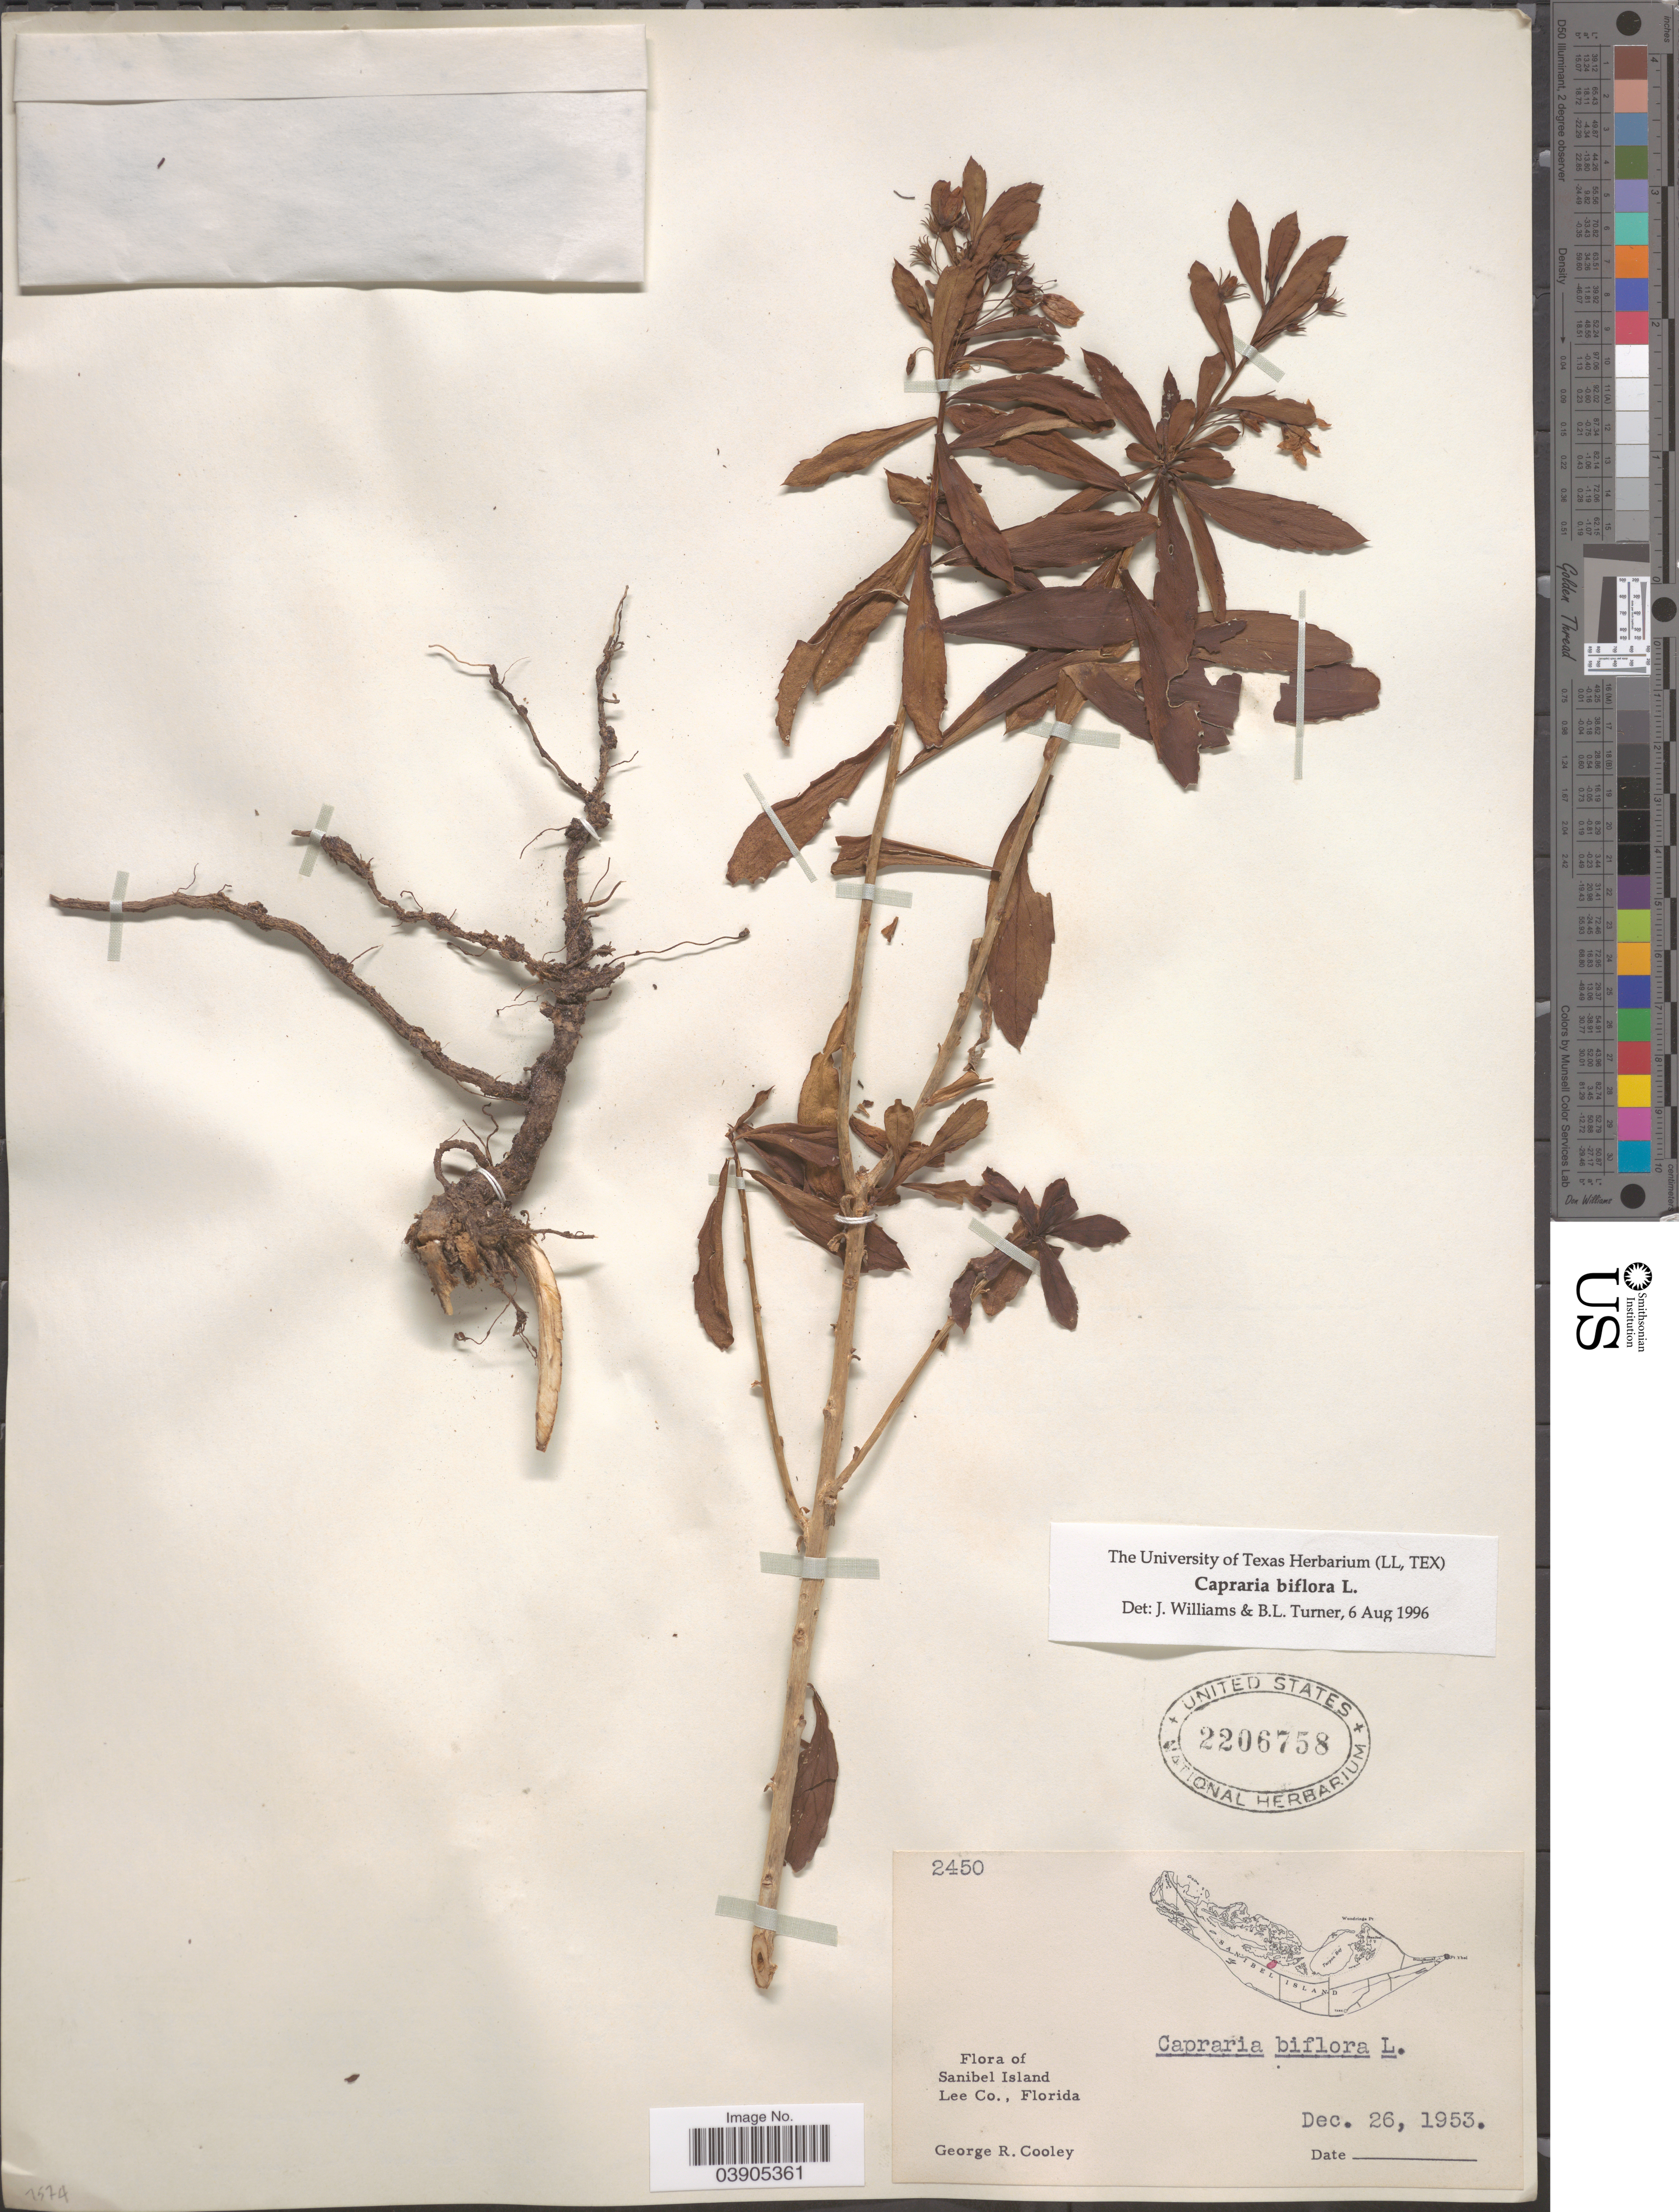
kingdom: Plantae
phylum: Tracheophyta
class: Magnoliopsida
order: Lamiales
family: Scrophulariaceae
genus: Capraria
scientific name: Capraria biflora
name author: L.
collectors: G. R. Cooley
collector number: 2450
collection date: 1953-12-26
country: United States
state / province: Florida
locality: Sanibel Island. Lee Co.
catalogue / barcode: US 2206758